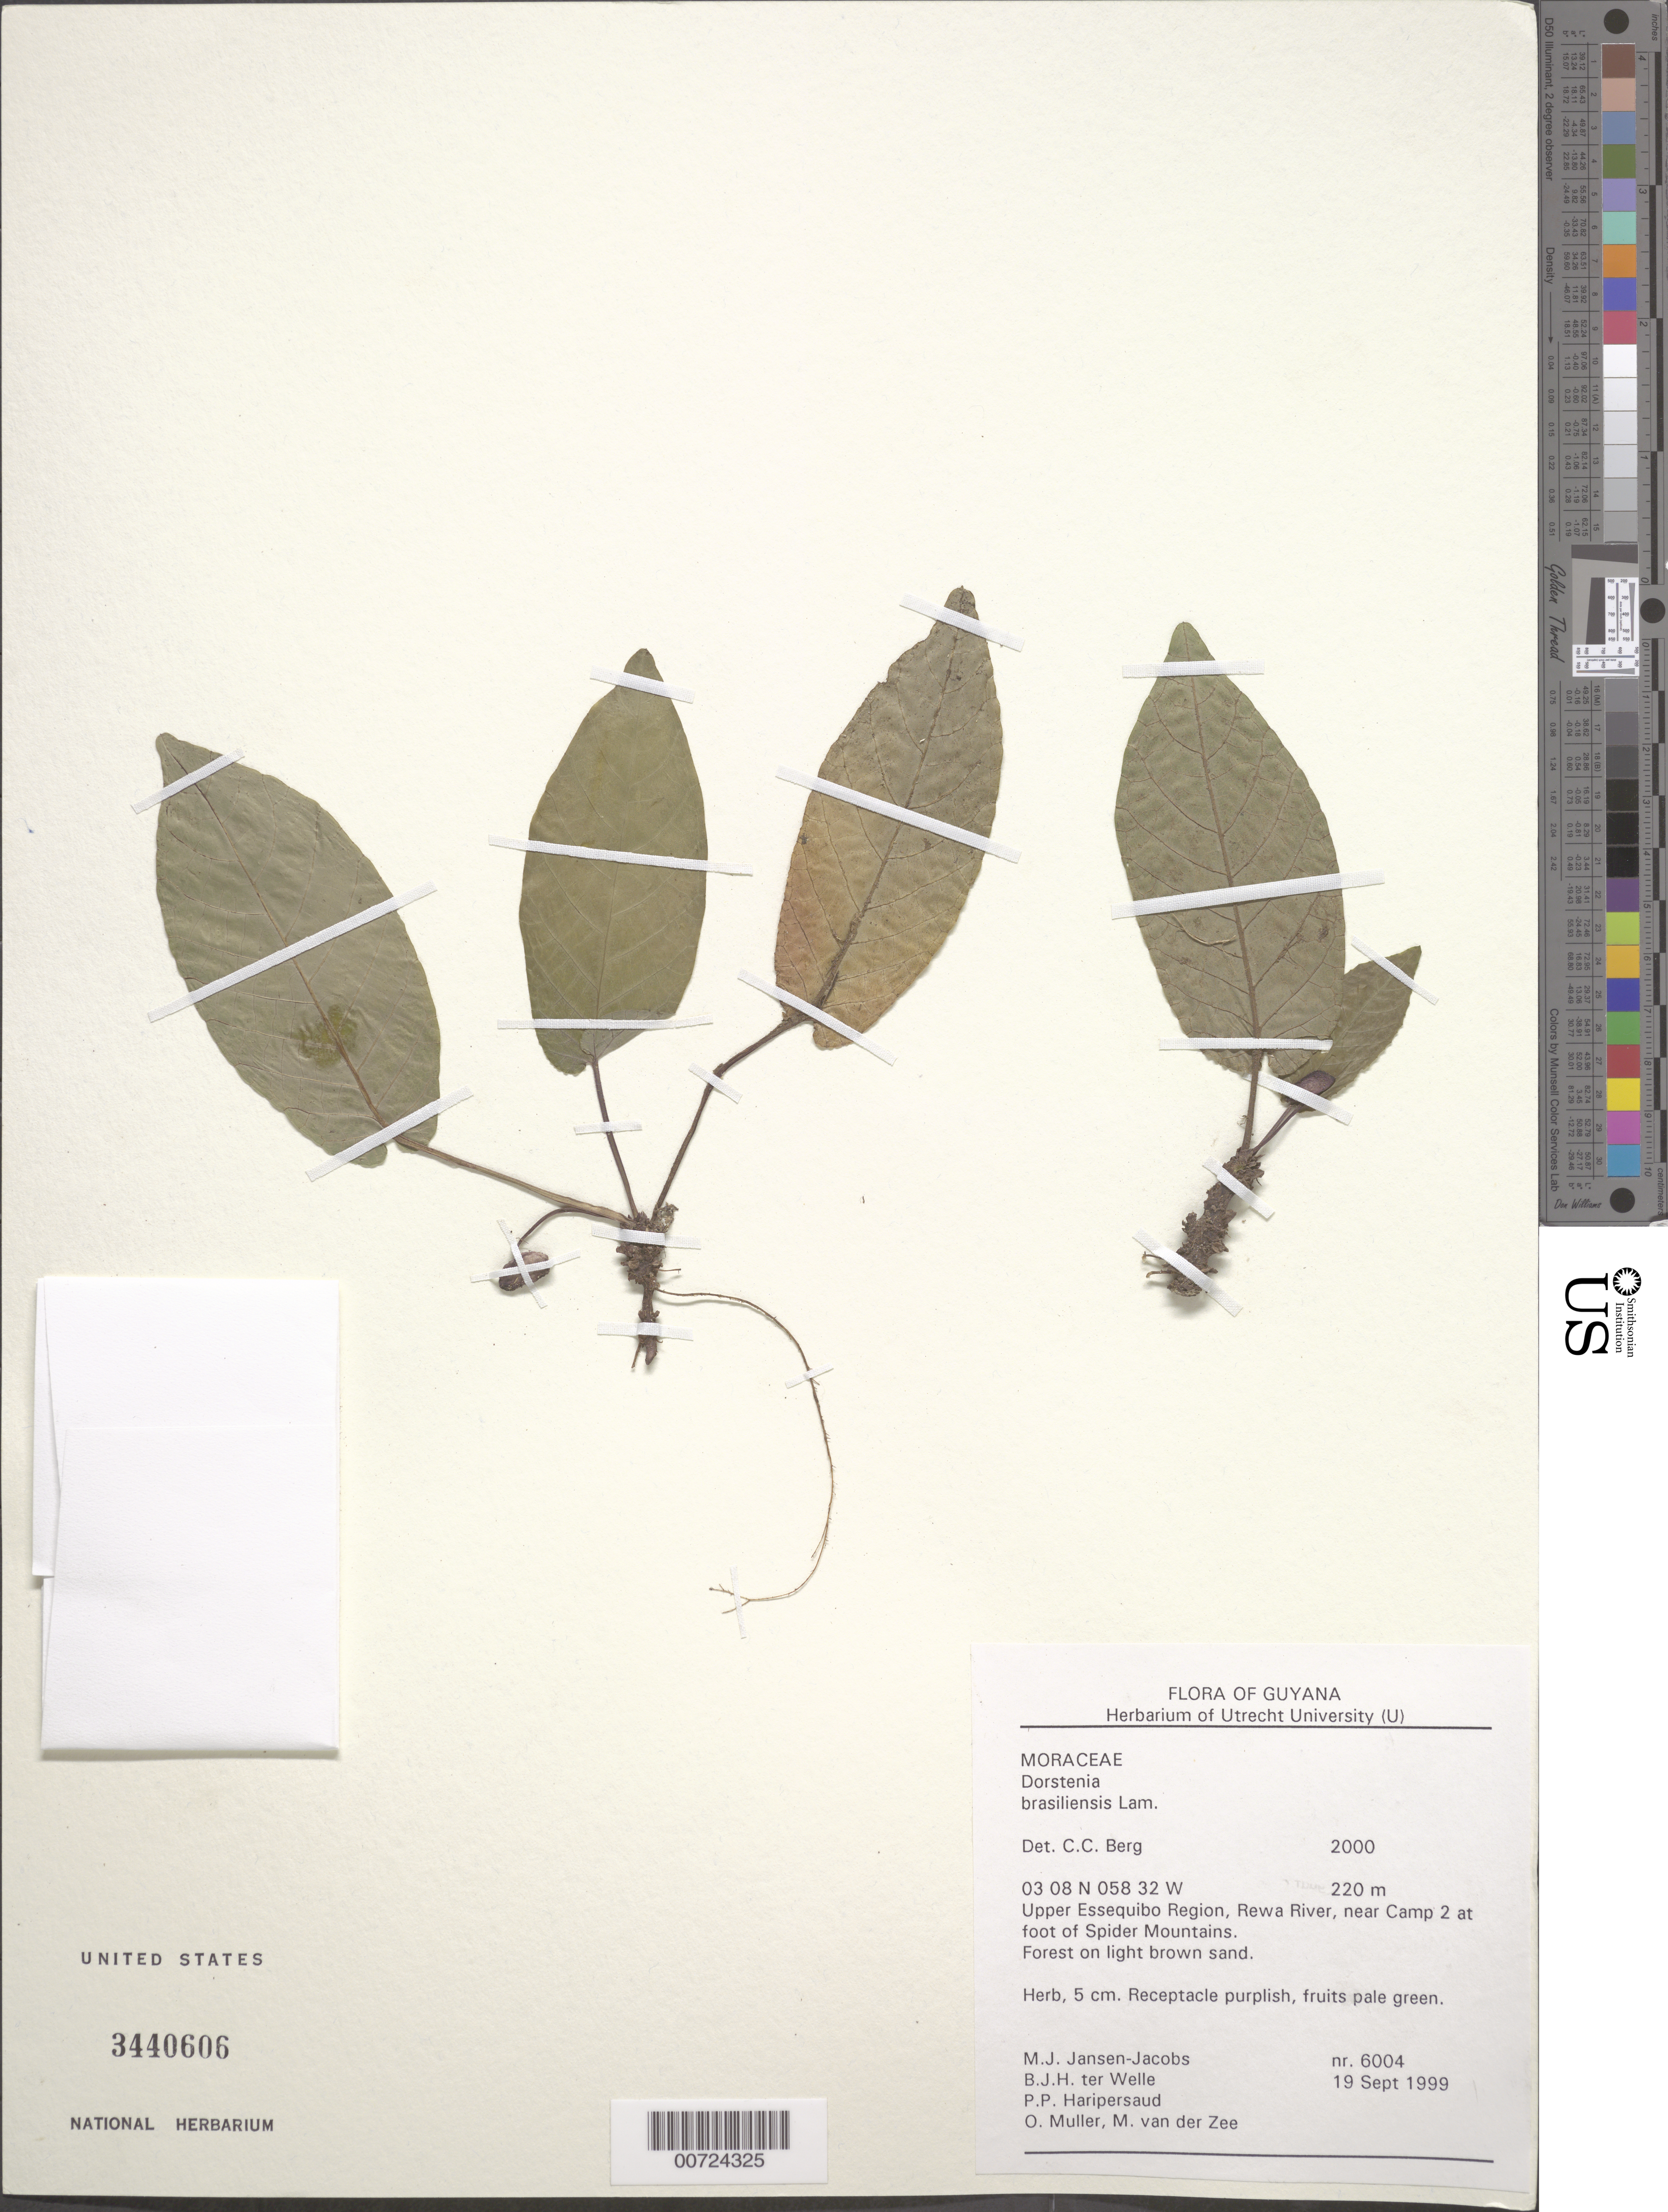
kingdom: Plantae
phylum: Tracheophyta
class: Magnoliopsida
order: Rosales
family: Moraceae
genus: Dorstenia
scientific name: Dorstenia brasiliensis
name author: Lam.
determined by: Berg, C. C.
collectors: M. J. Jansen-Jacobs, B. Welle, P. Haripersaud, O. Muller & M. van der Zee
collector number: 6004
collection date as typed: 19-Sep-99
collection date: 1999-09-19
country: Guyana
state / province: U. Takutu-U. Essequibo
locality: Rewa River, at foot of Spider Mts., near camp 2, Upper Essequibo Region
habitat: Forest on light brown sand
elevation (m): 220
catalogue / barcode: US 3440606